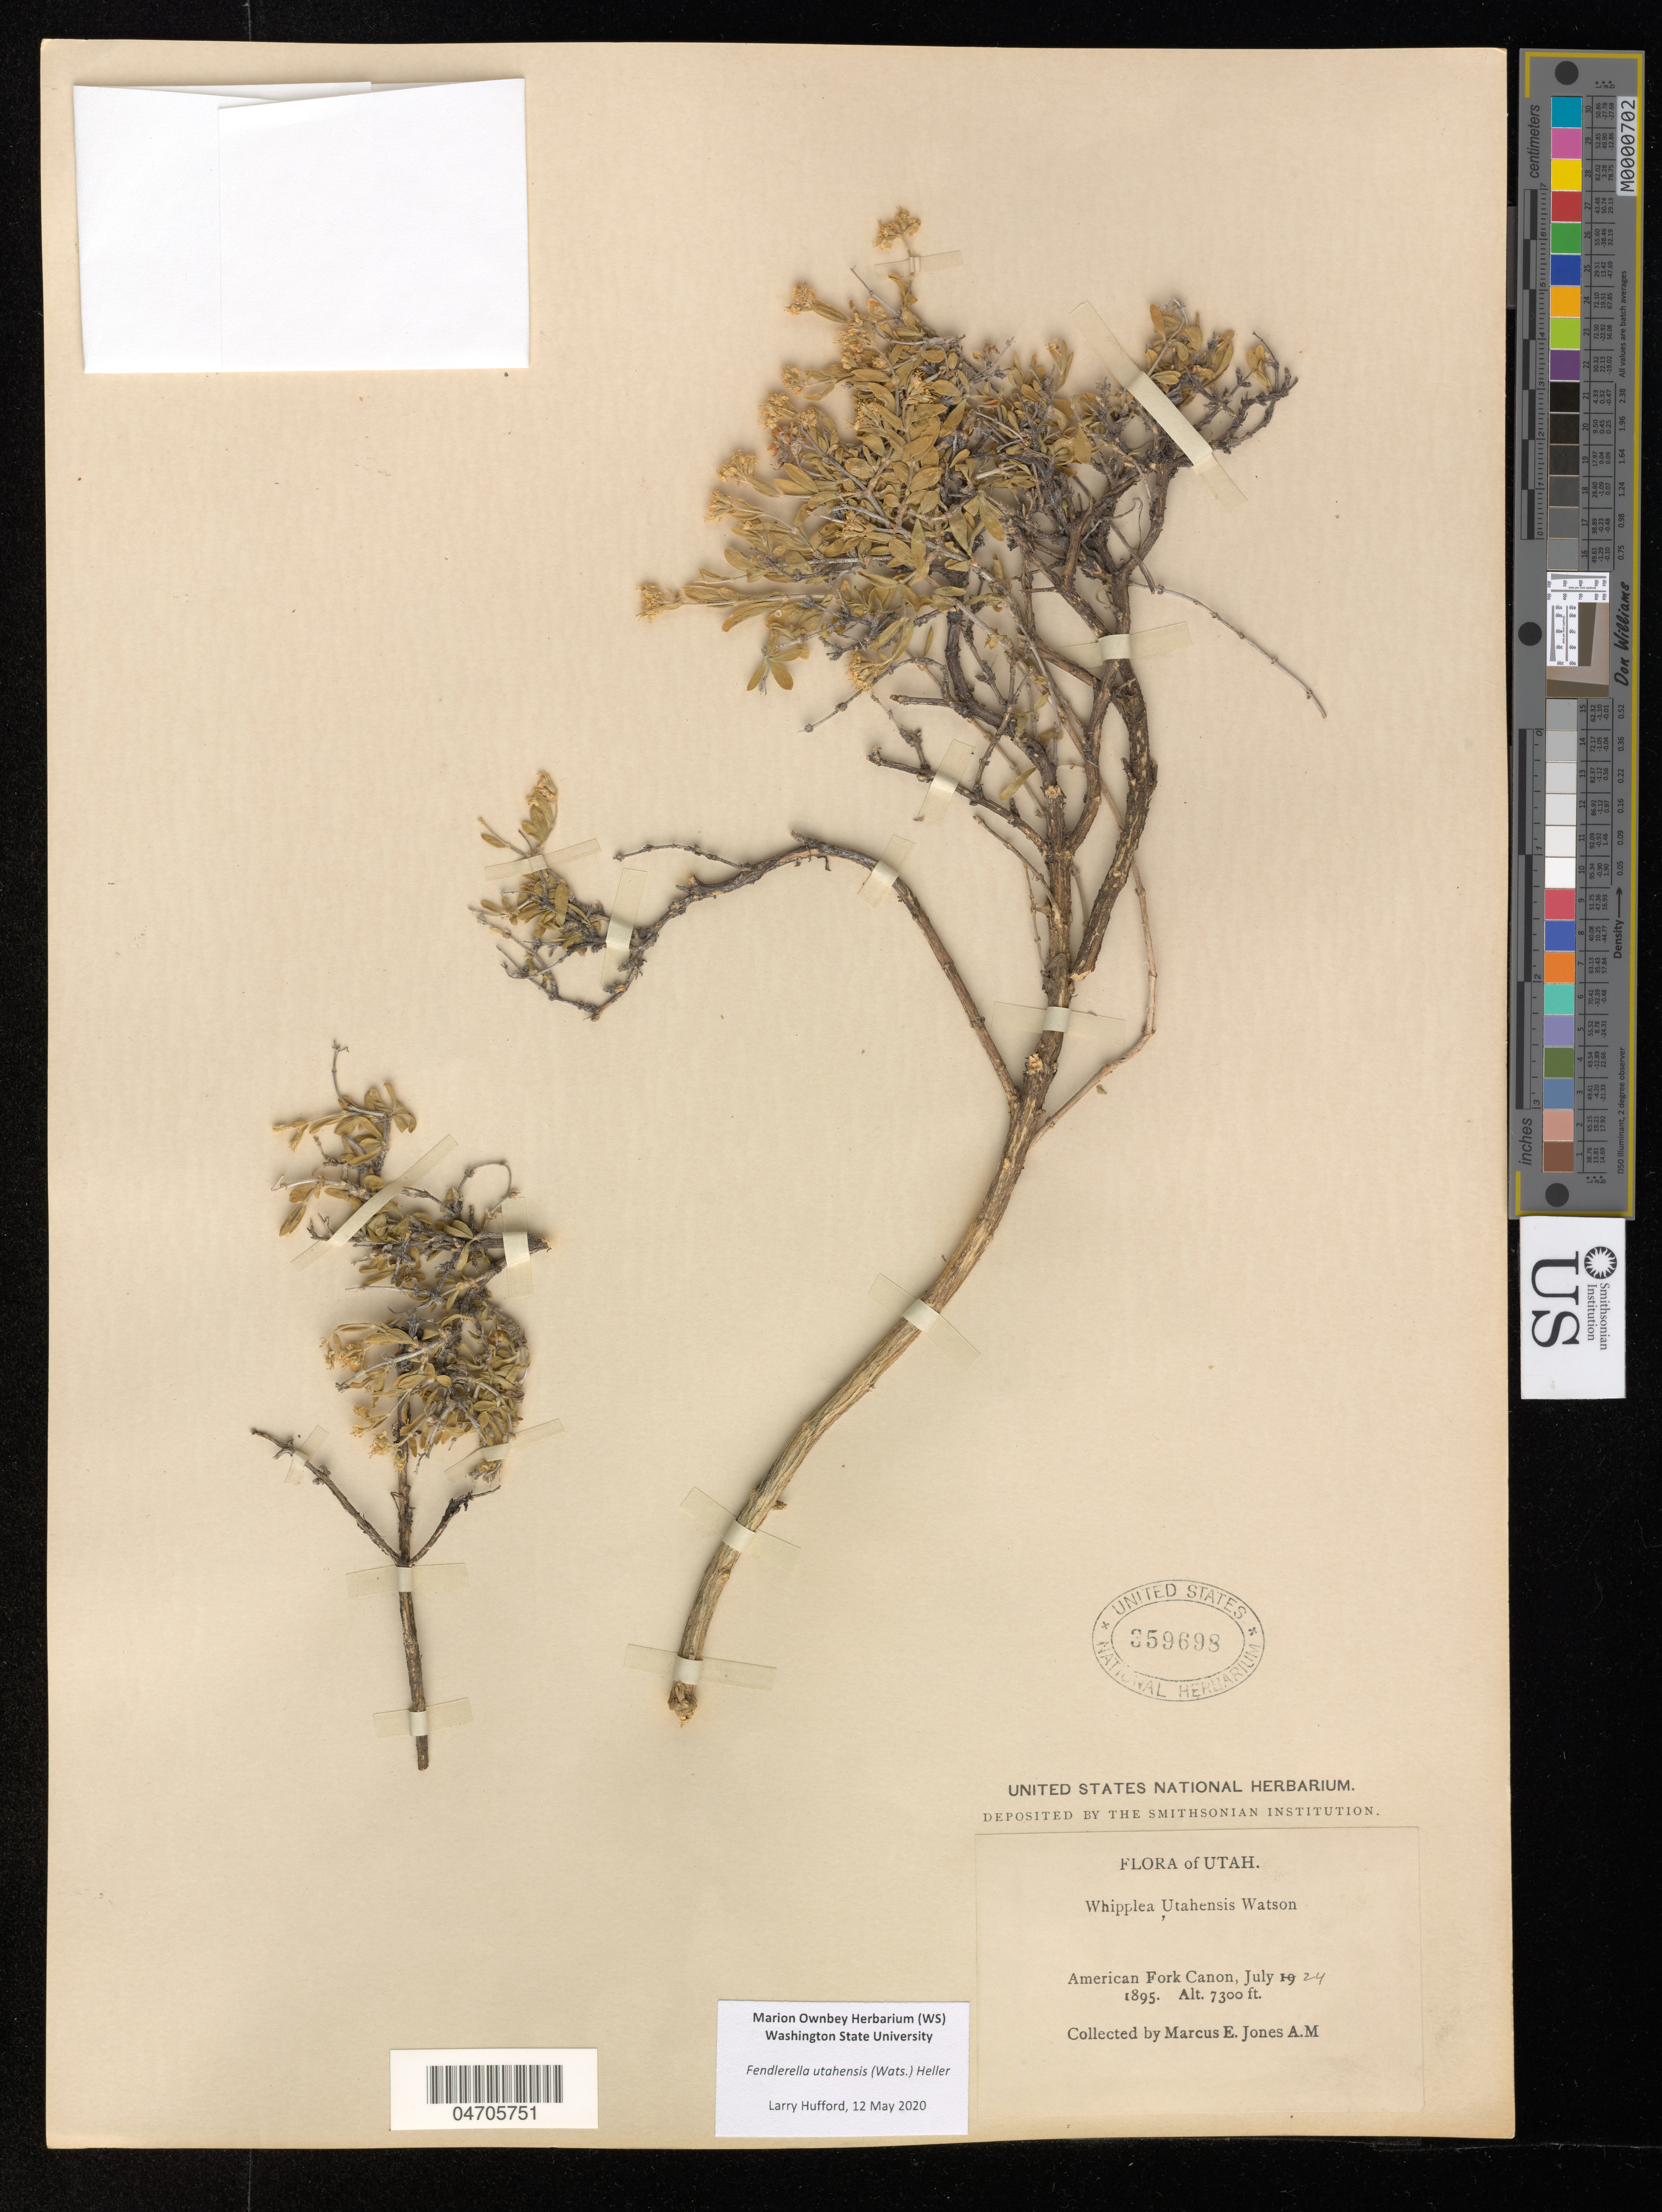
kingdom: Plantae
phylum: Tracheophyta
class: Magnoliopsida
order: Cornales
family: Hydrangeaceae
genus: Whipplea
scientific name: Whipplea utahensis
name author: S. Watson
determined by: Hufford, L.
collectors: M. E. Jones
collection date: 1895-07-24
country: United States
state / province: Utah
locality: American Fork Canon.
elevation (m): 2225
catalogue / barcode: US 359698